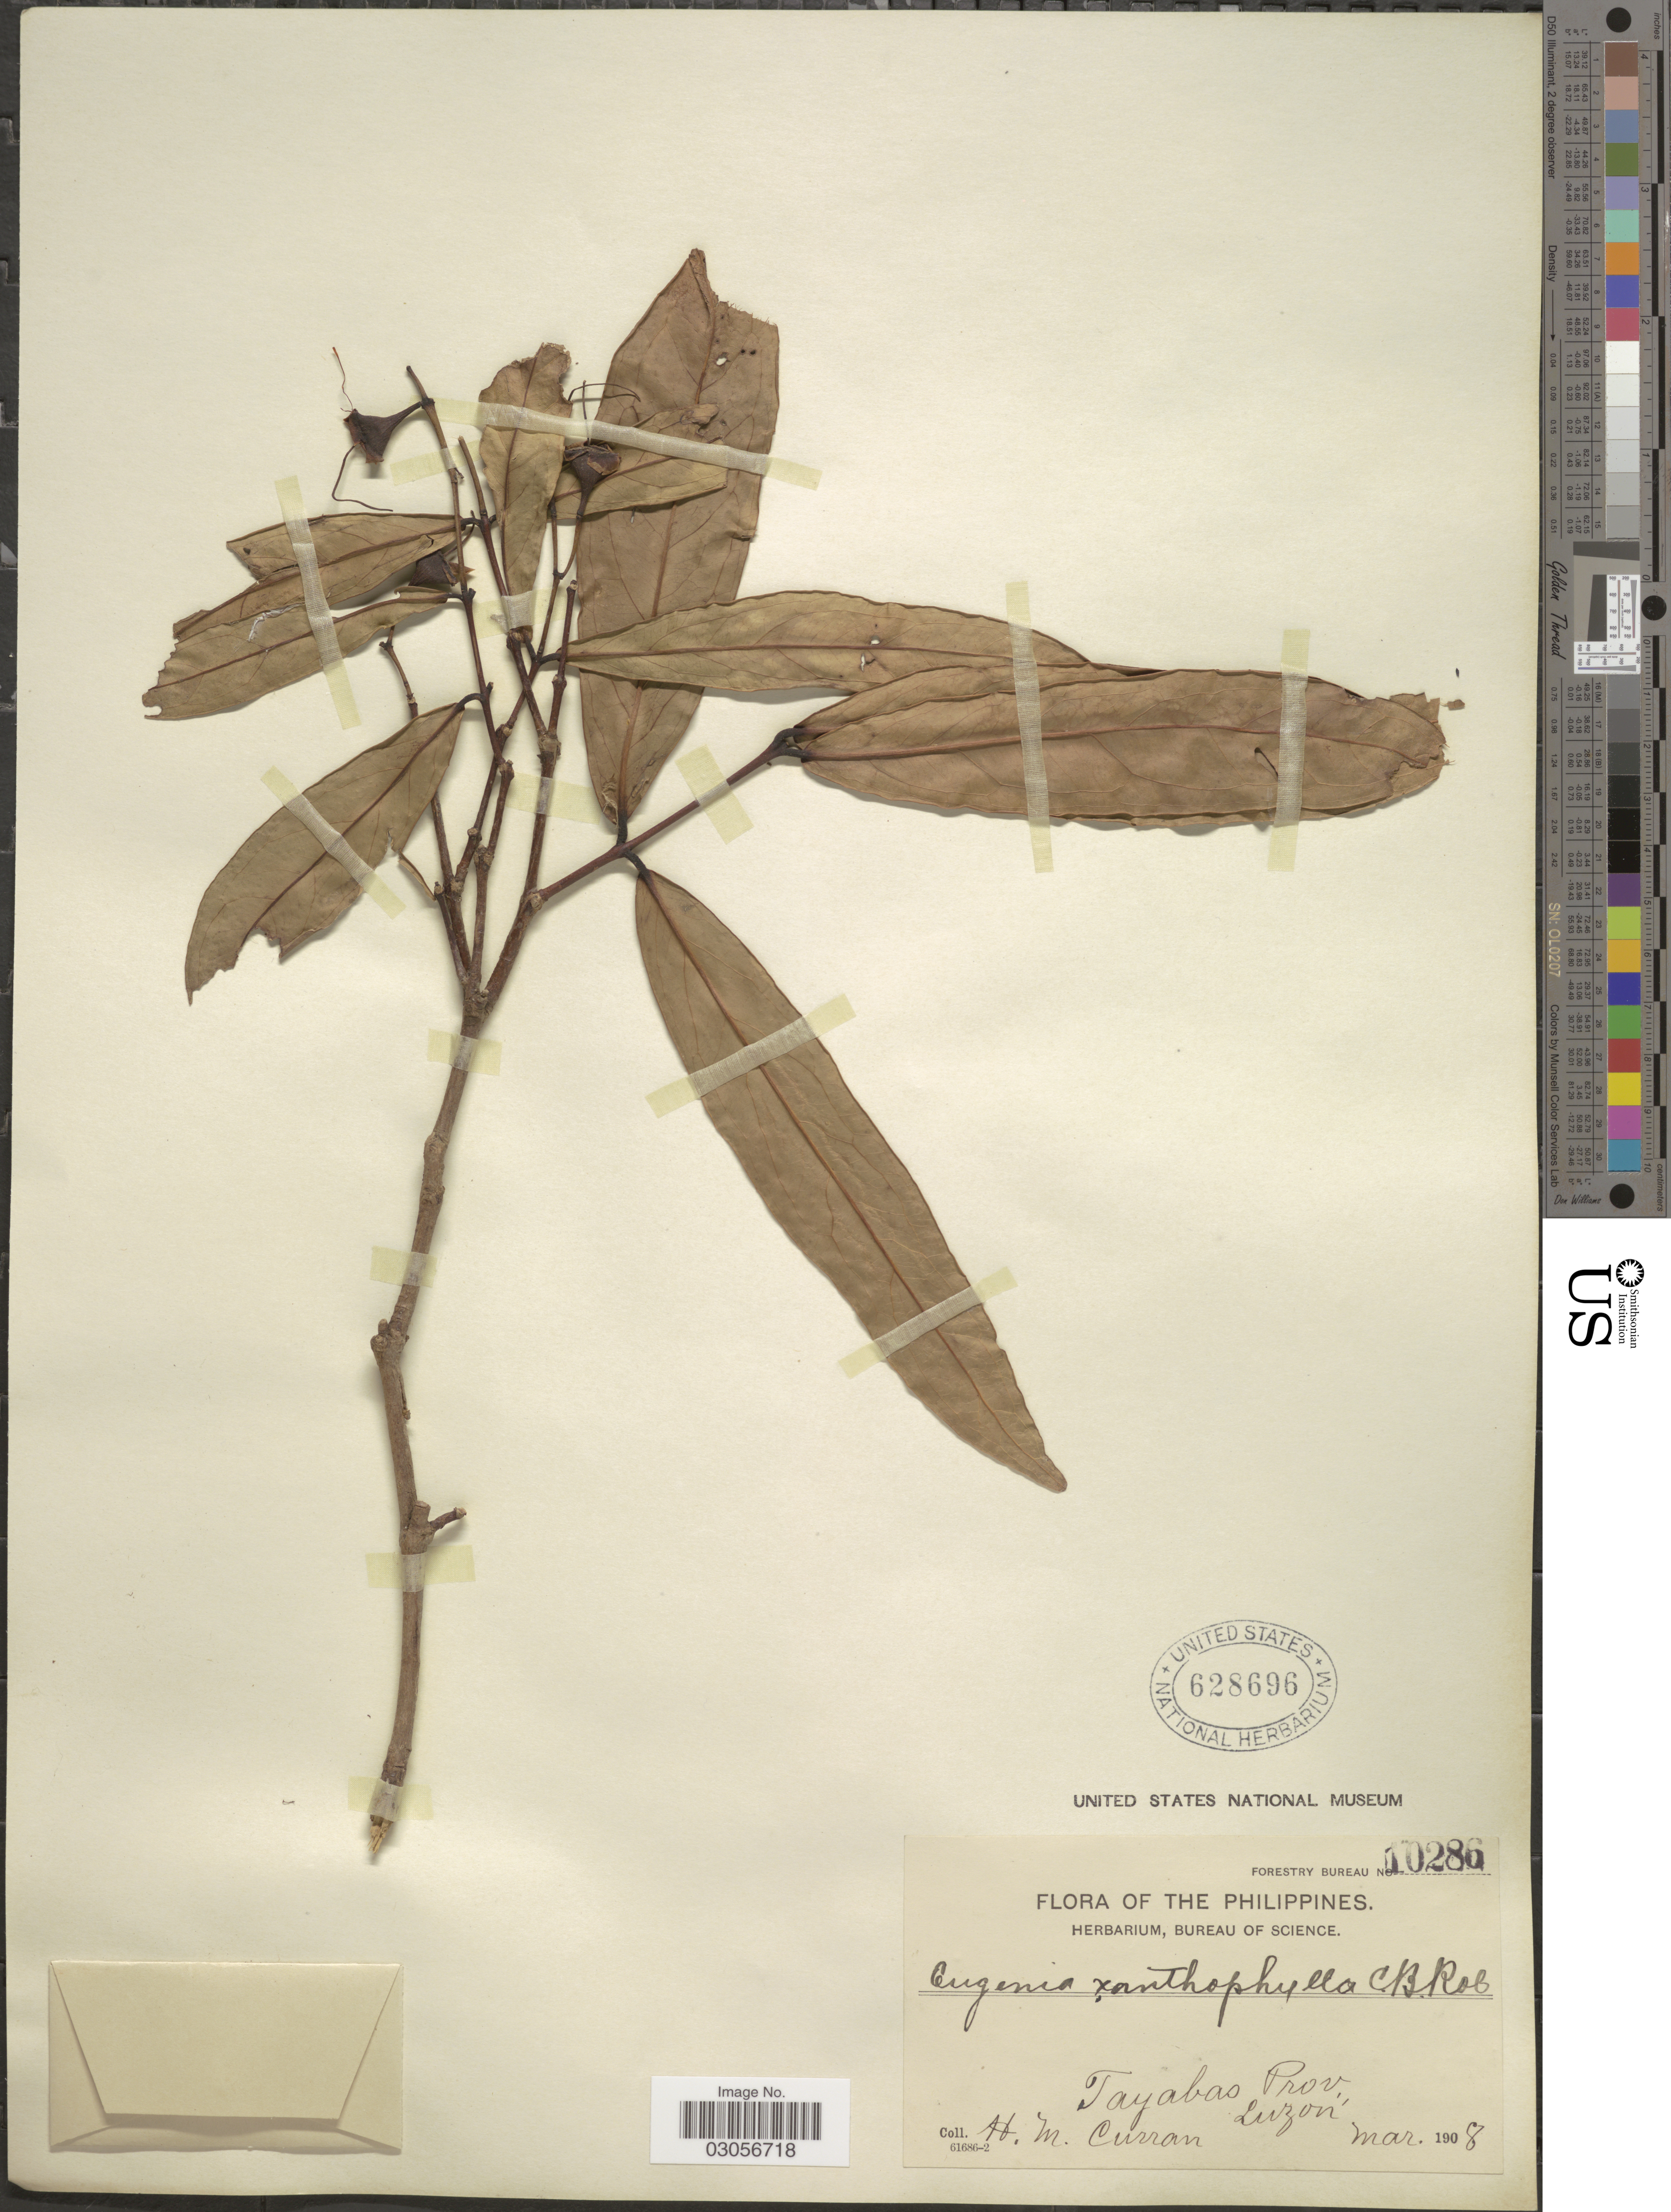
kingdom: Plantae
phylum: Tracheophyta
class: Magnoliopsida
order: Myrtales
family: Myrtaceae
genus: Syzygium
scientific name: Syzygium xanthophyllum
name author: (C.B. Rob.) Merr.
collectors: H. M. Curran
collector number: Forestry Bureau 10286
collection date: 1908-03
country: Philippines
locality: Tayabas Prov., Luzon.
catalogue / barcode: US 628696